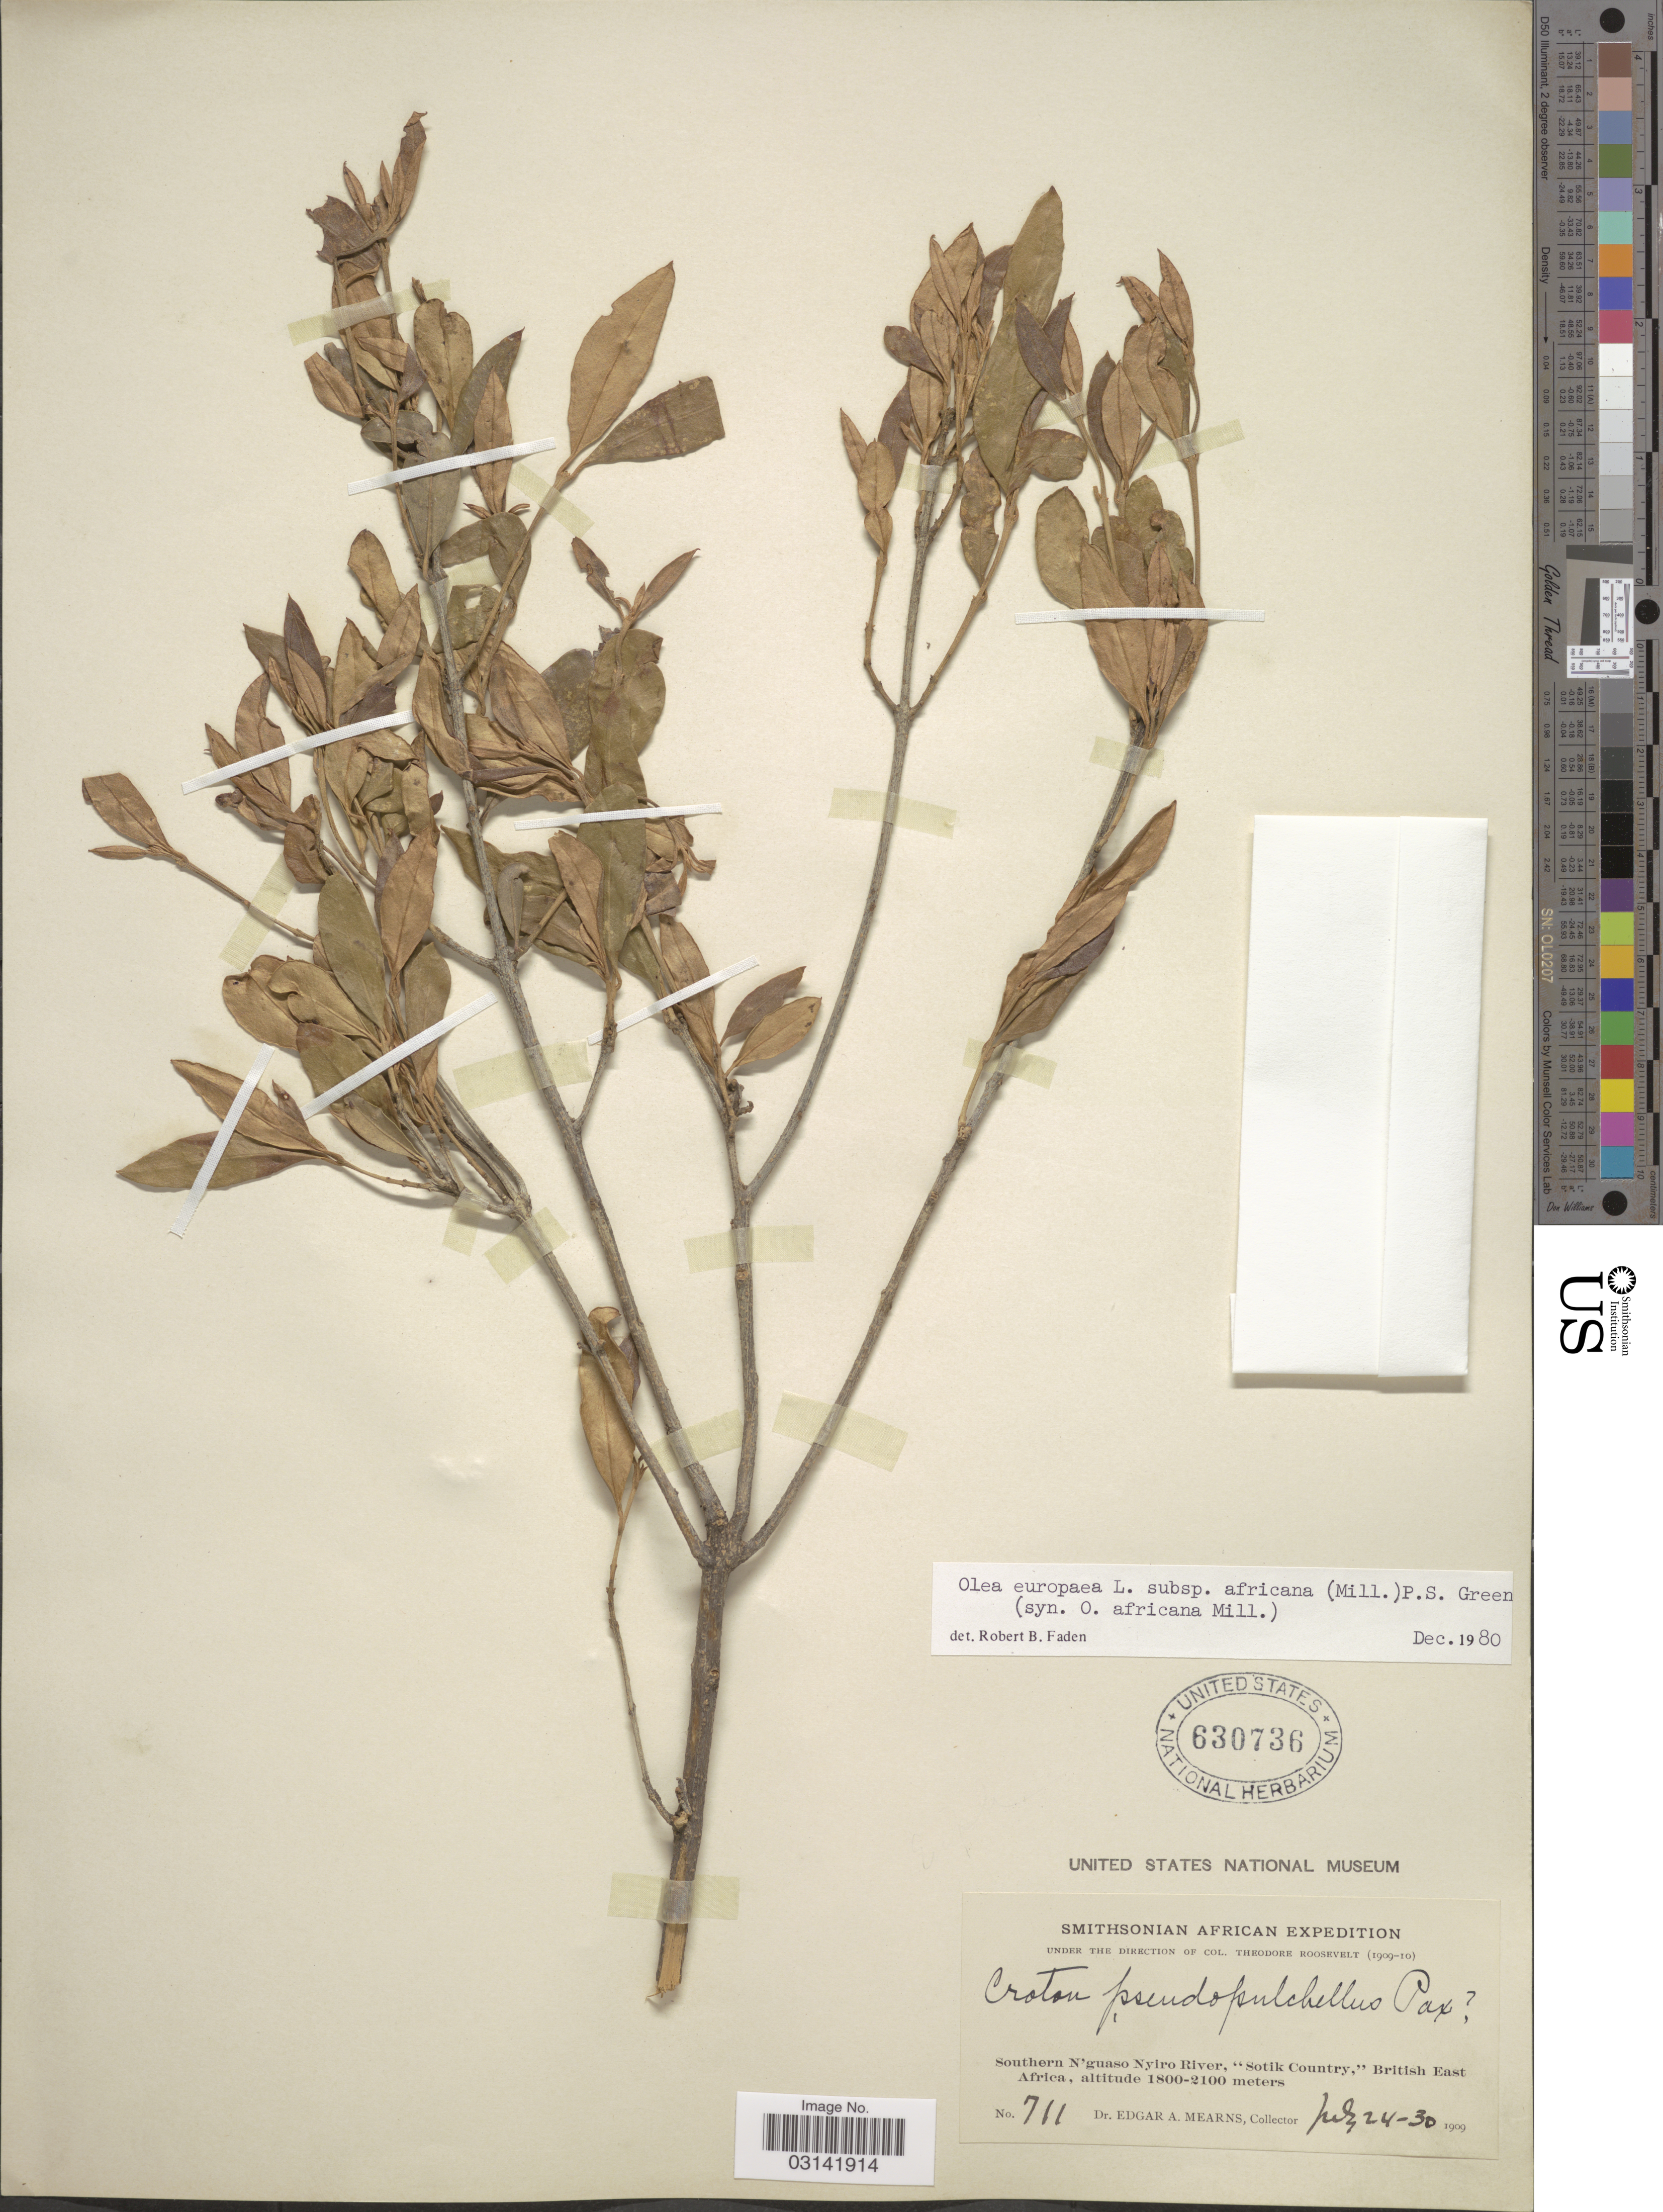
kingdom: Plantae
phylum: Tracheophyta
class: Magnoliopsida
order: Lamiales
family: Oleaceae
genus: Olea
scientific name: Olea africana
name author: Mill.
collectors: E. A. Mearns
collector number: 711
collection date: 1909-07-24/1909-07-30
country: Kenya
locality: Southern N'guaso Nyiro River, "Sotik Country," British East Africa.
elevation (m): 1800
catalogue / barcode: US 630736